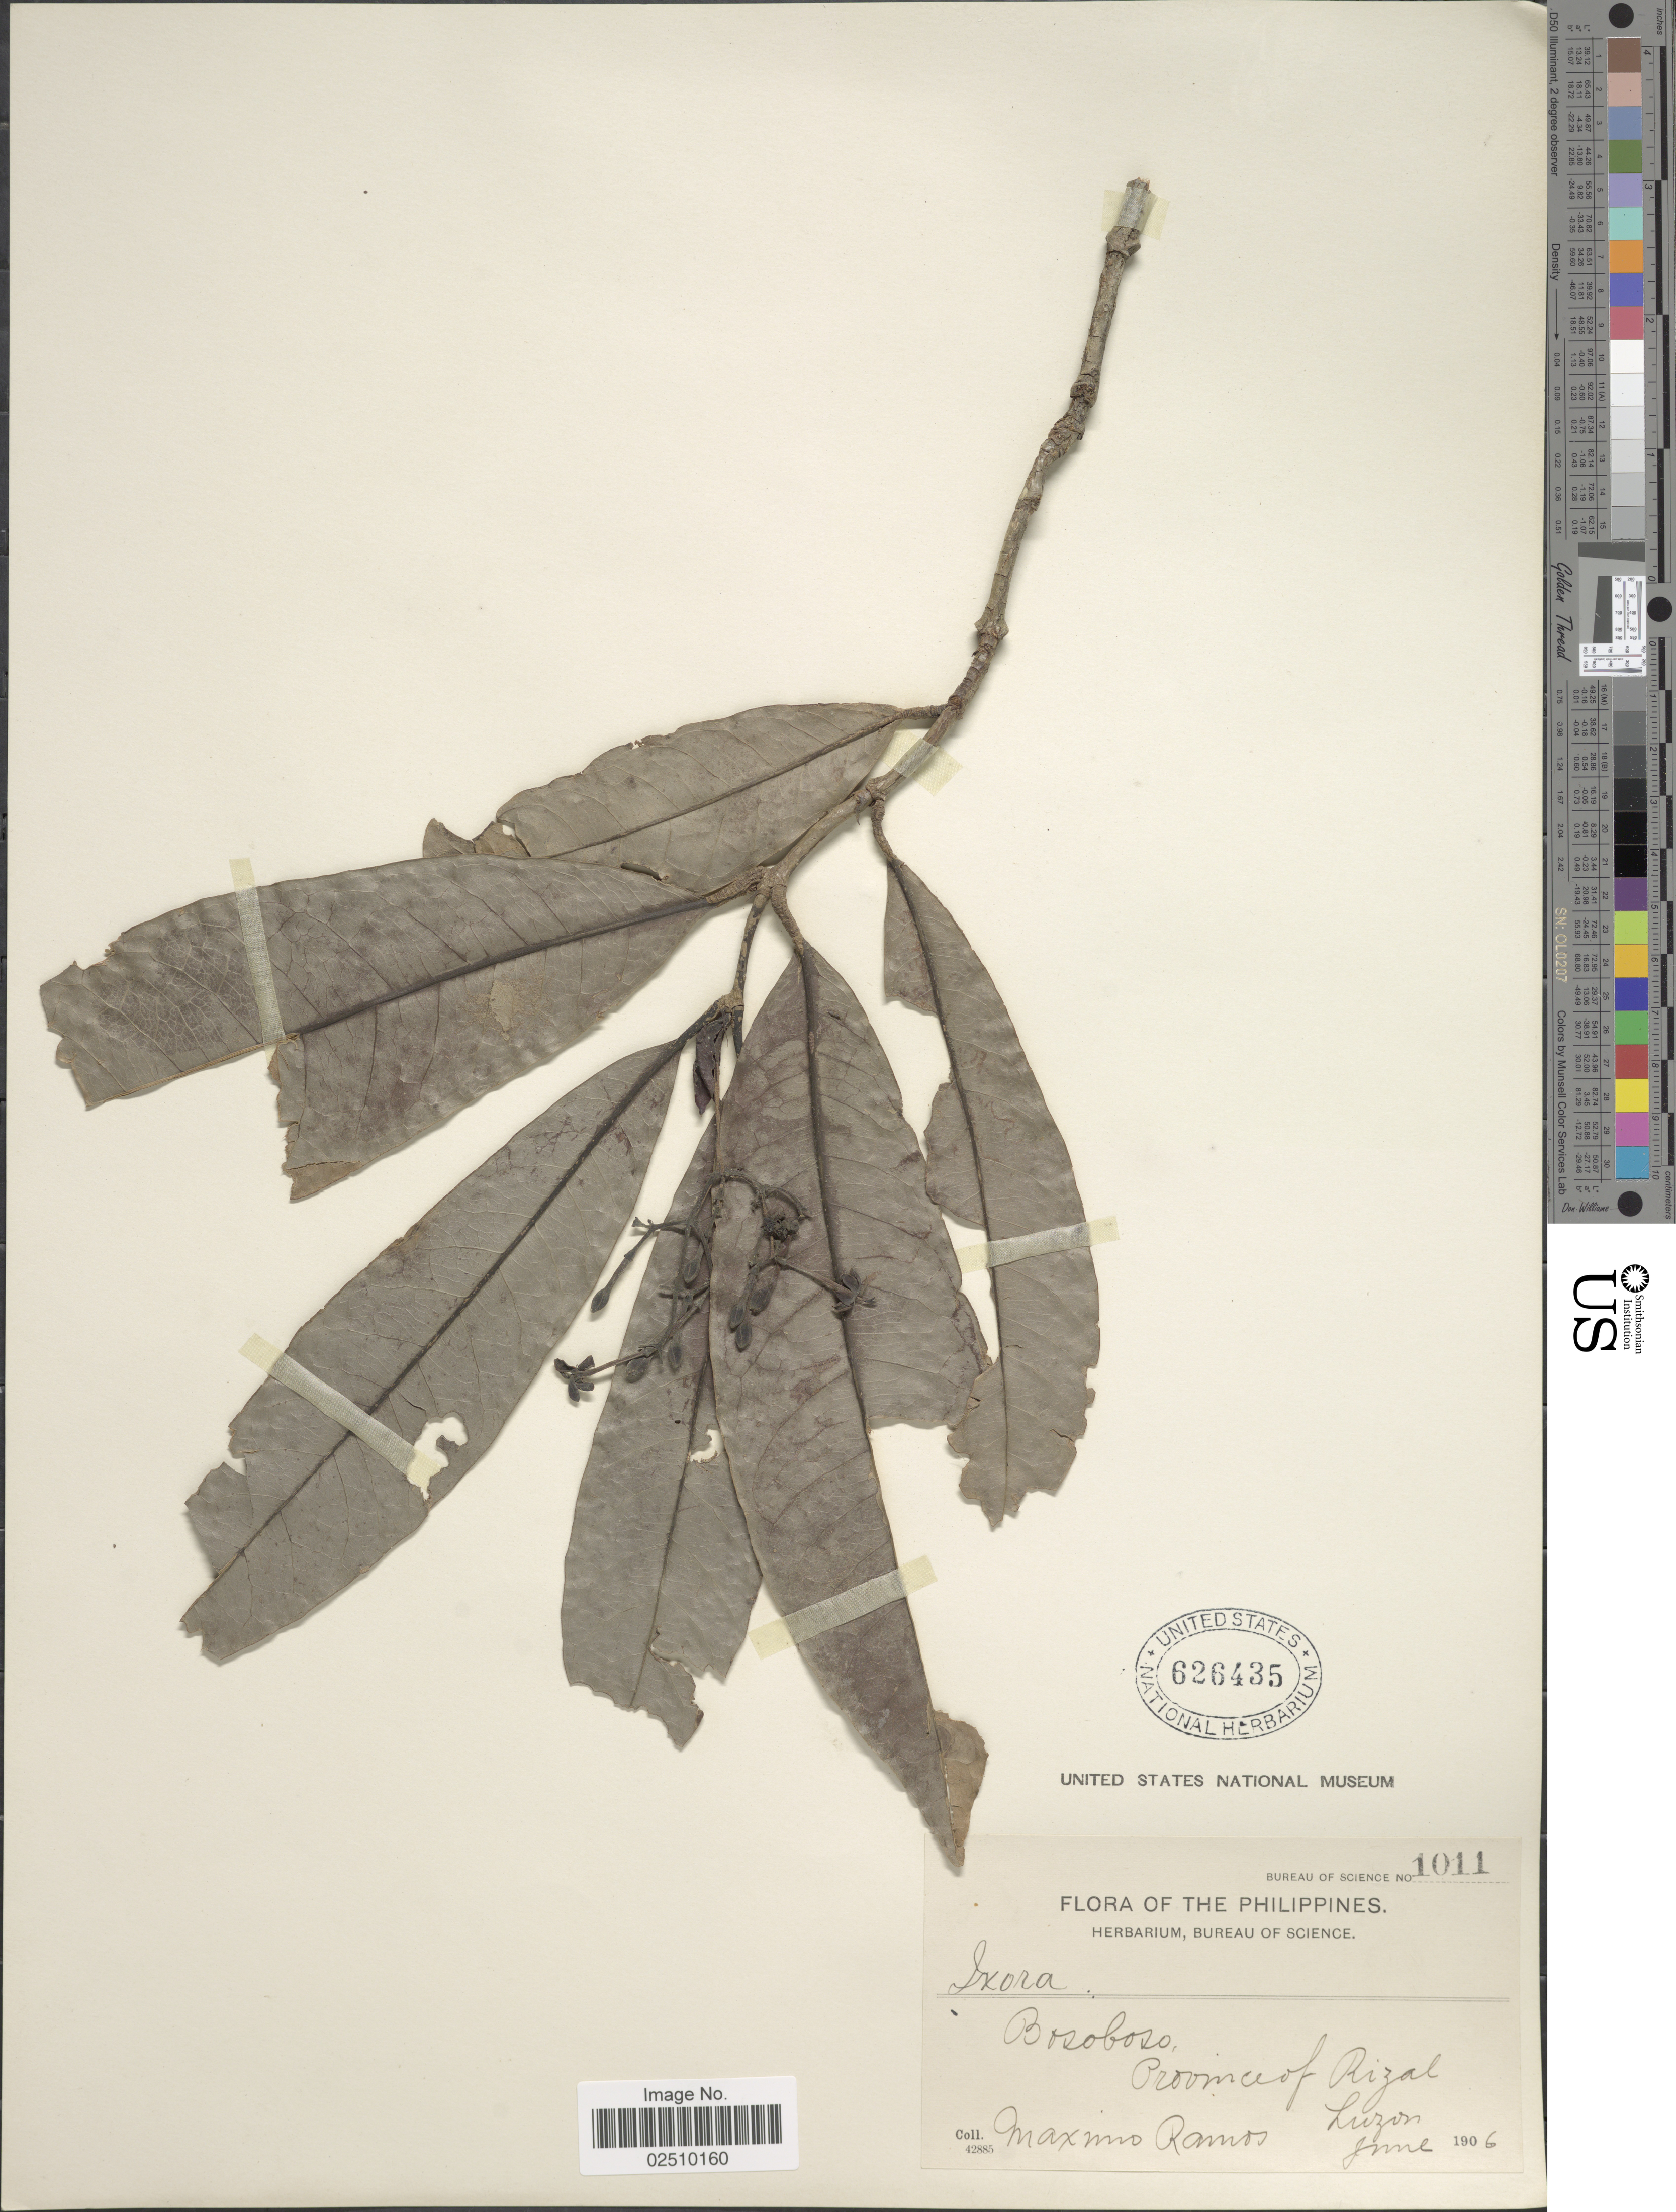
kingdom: Plantae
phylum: Tracheophyta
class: Magnoliopsida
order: Gentianales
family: Rubiaceae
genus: Ixora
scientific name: Ixora macrophylla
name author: Bartl. ex DC.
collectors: M. Ramos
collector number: Bureau of Science 1011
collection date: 1906-06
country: Philippines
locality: Bosoboso. Province of Rizal, Luzon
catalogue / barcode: US 626435